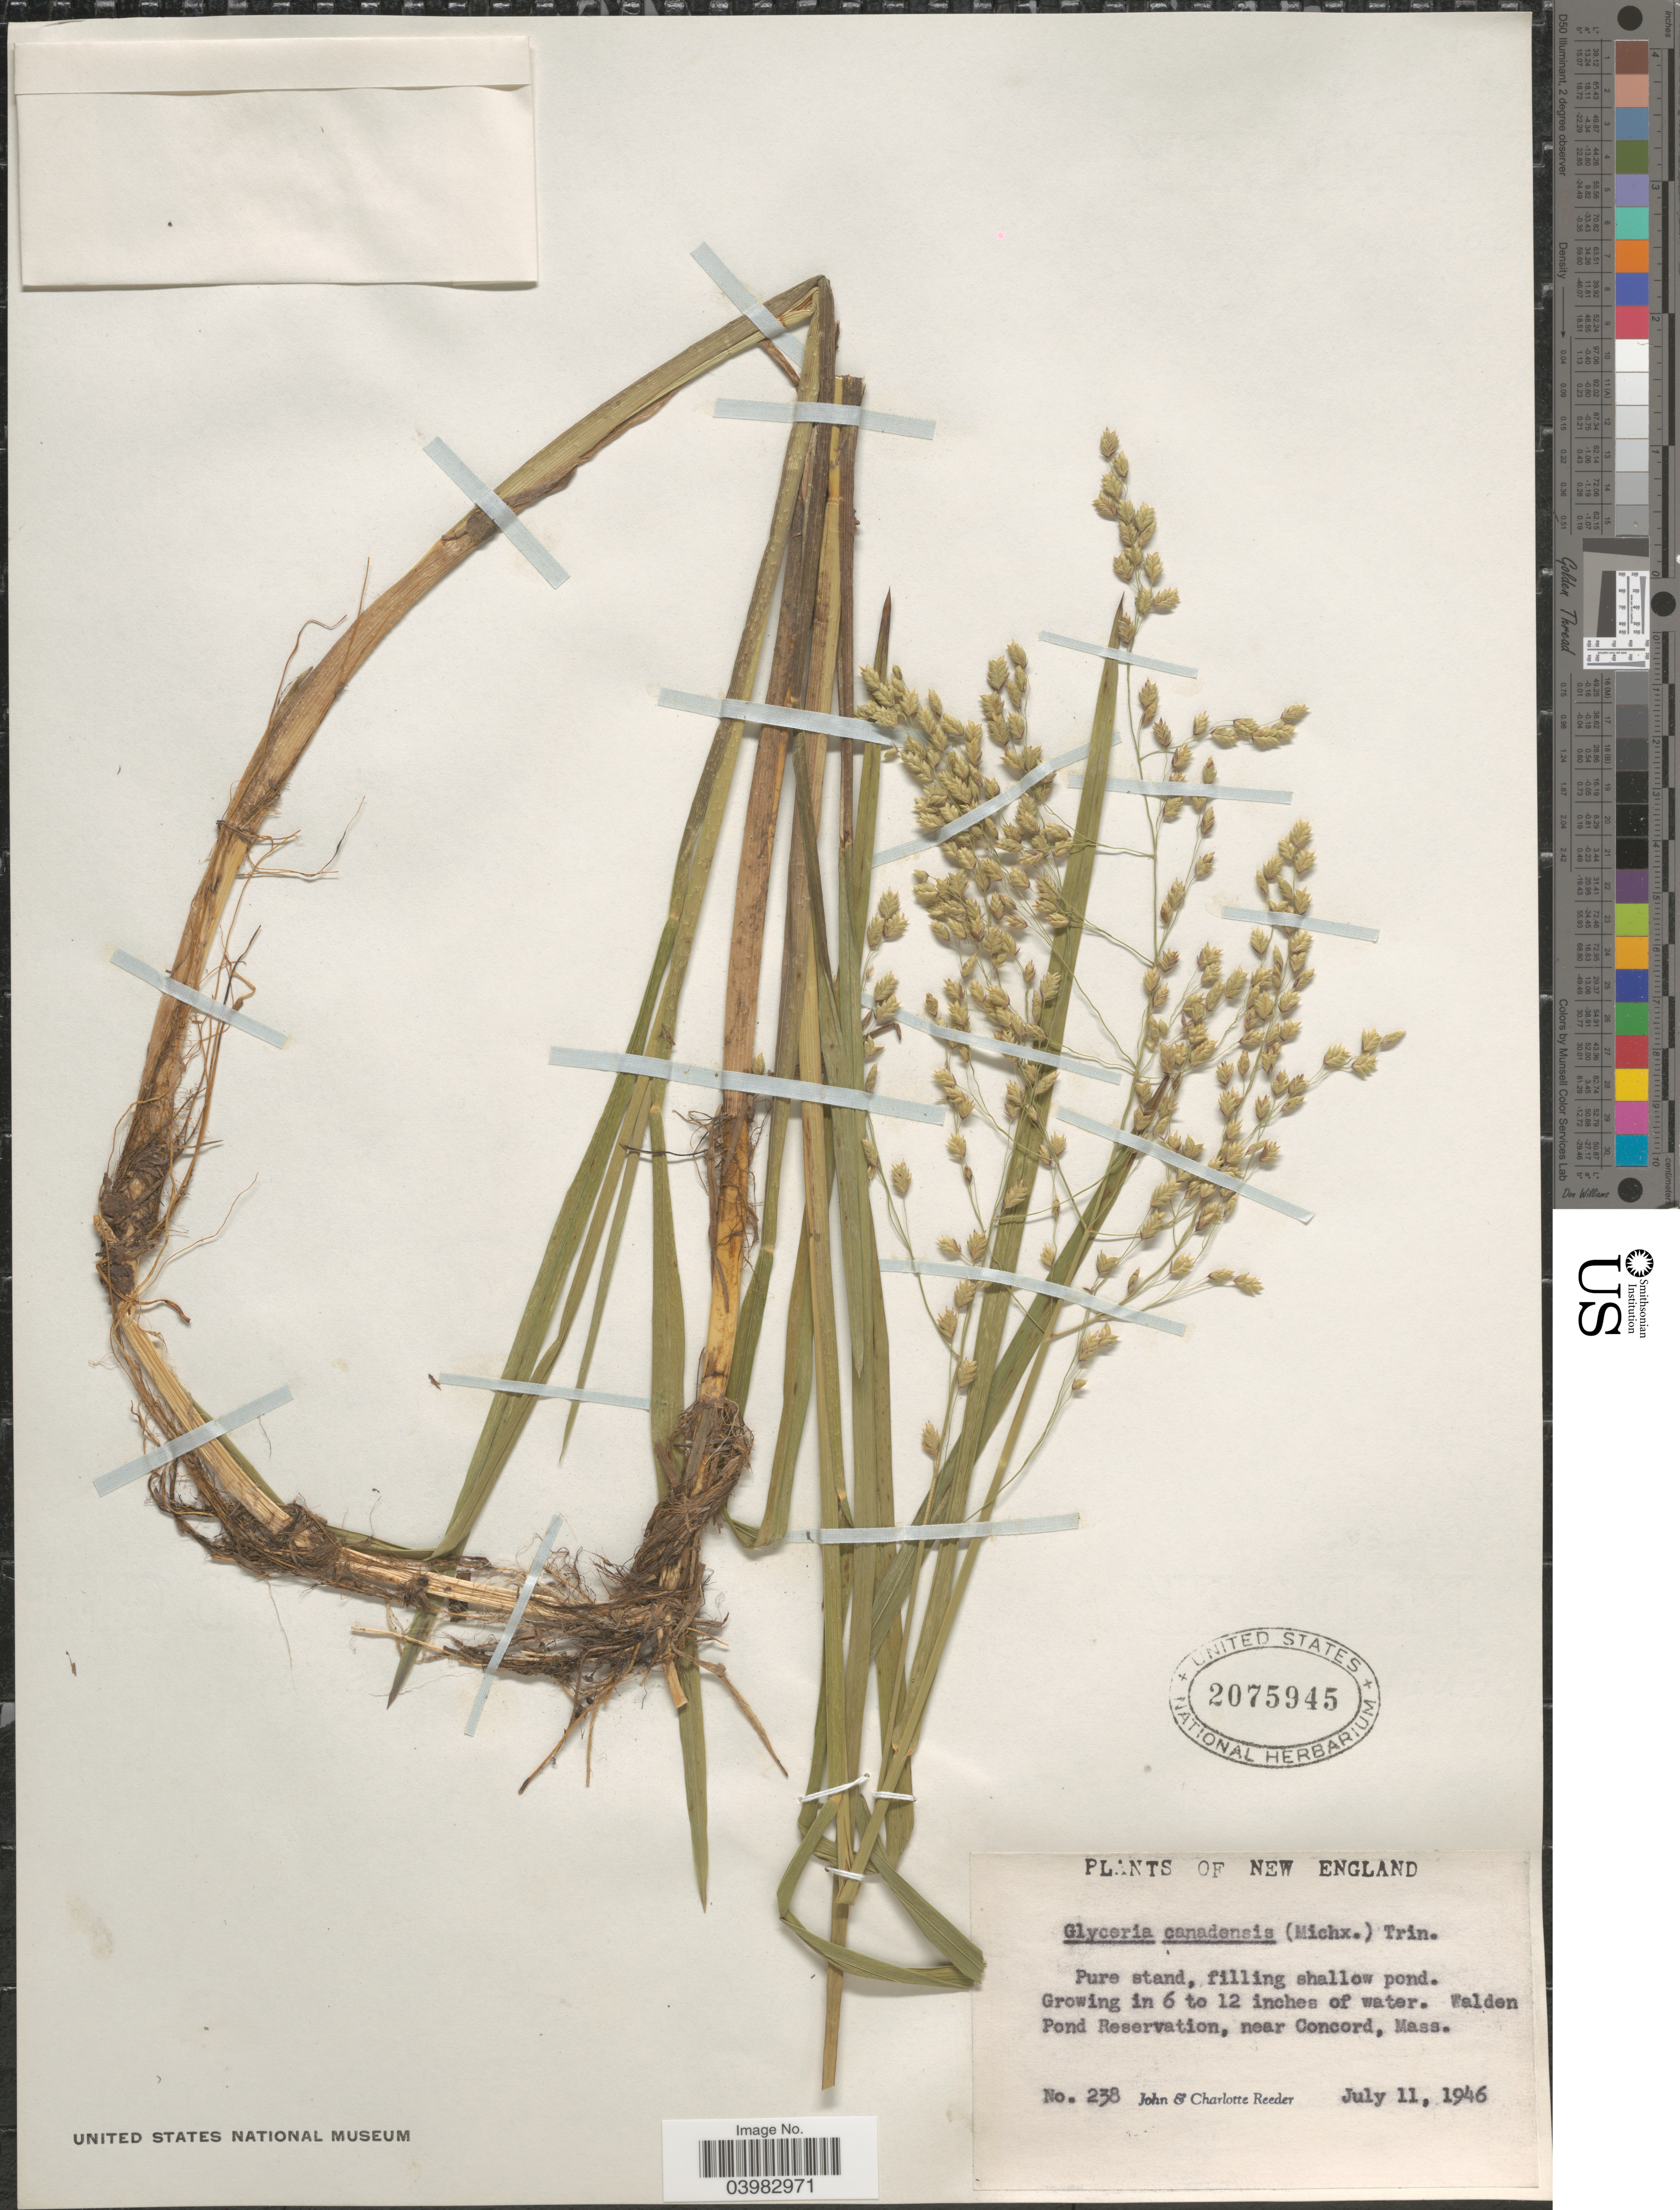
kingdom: Plantae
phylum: Tracheophyta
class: Liliopsida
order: Poales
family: Poaceae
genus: Glyceria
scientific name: Glyceria canadensis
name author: (Michx.) Trin.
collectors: J. R. Reeder & C. G. Reeder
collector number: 238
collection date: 1946-07-11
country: United States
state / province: Massachusetts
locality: New England. Walden Pond Reservation, near Concord.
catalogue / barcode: US 2075945